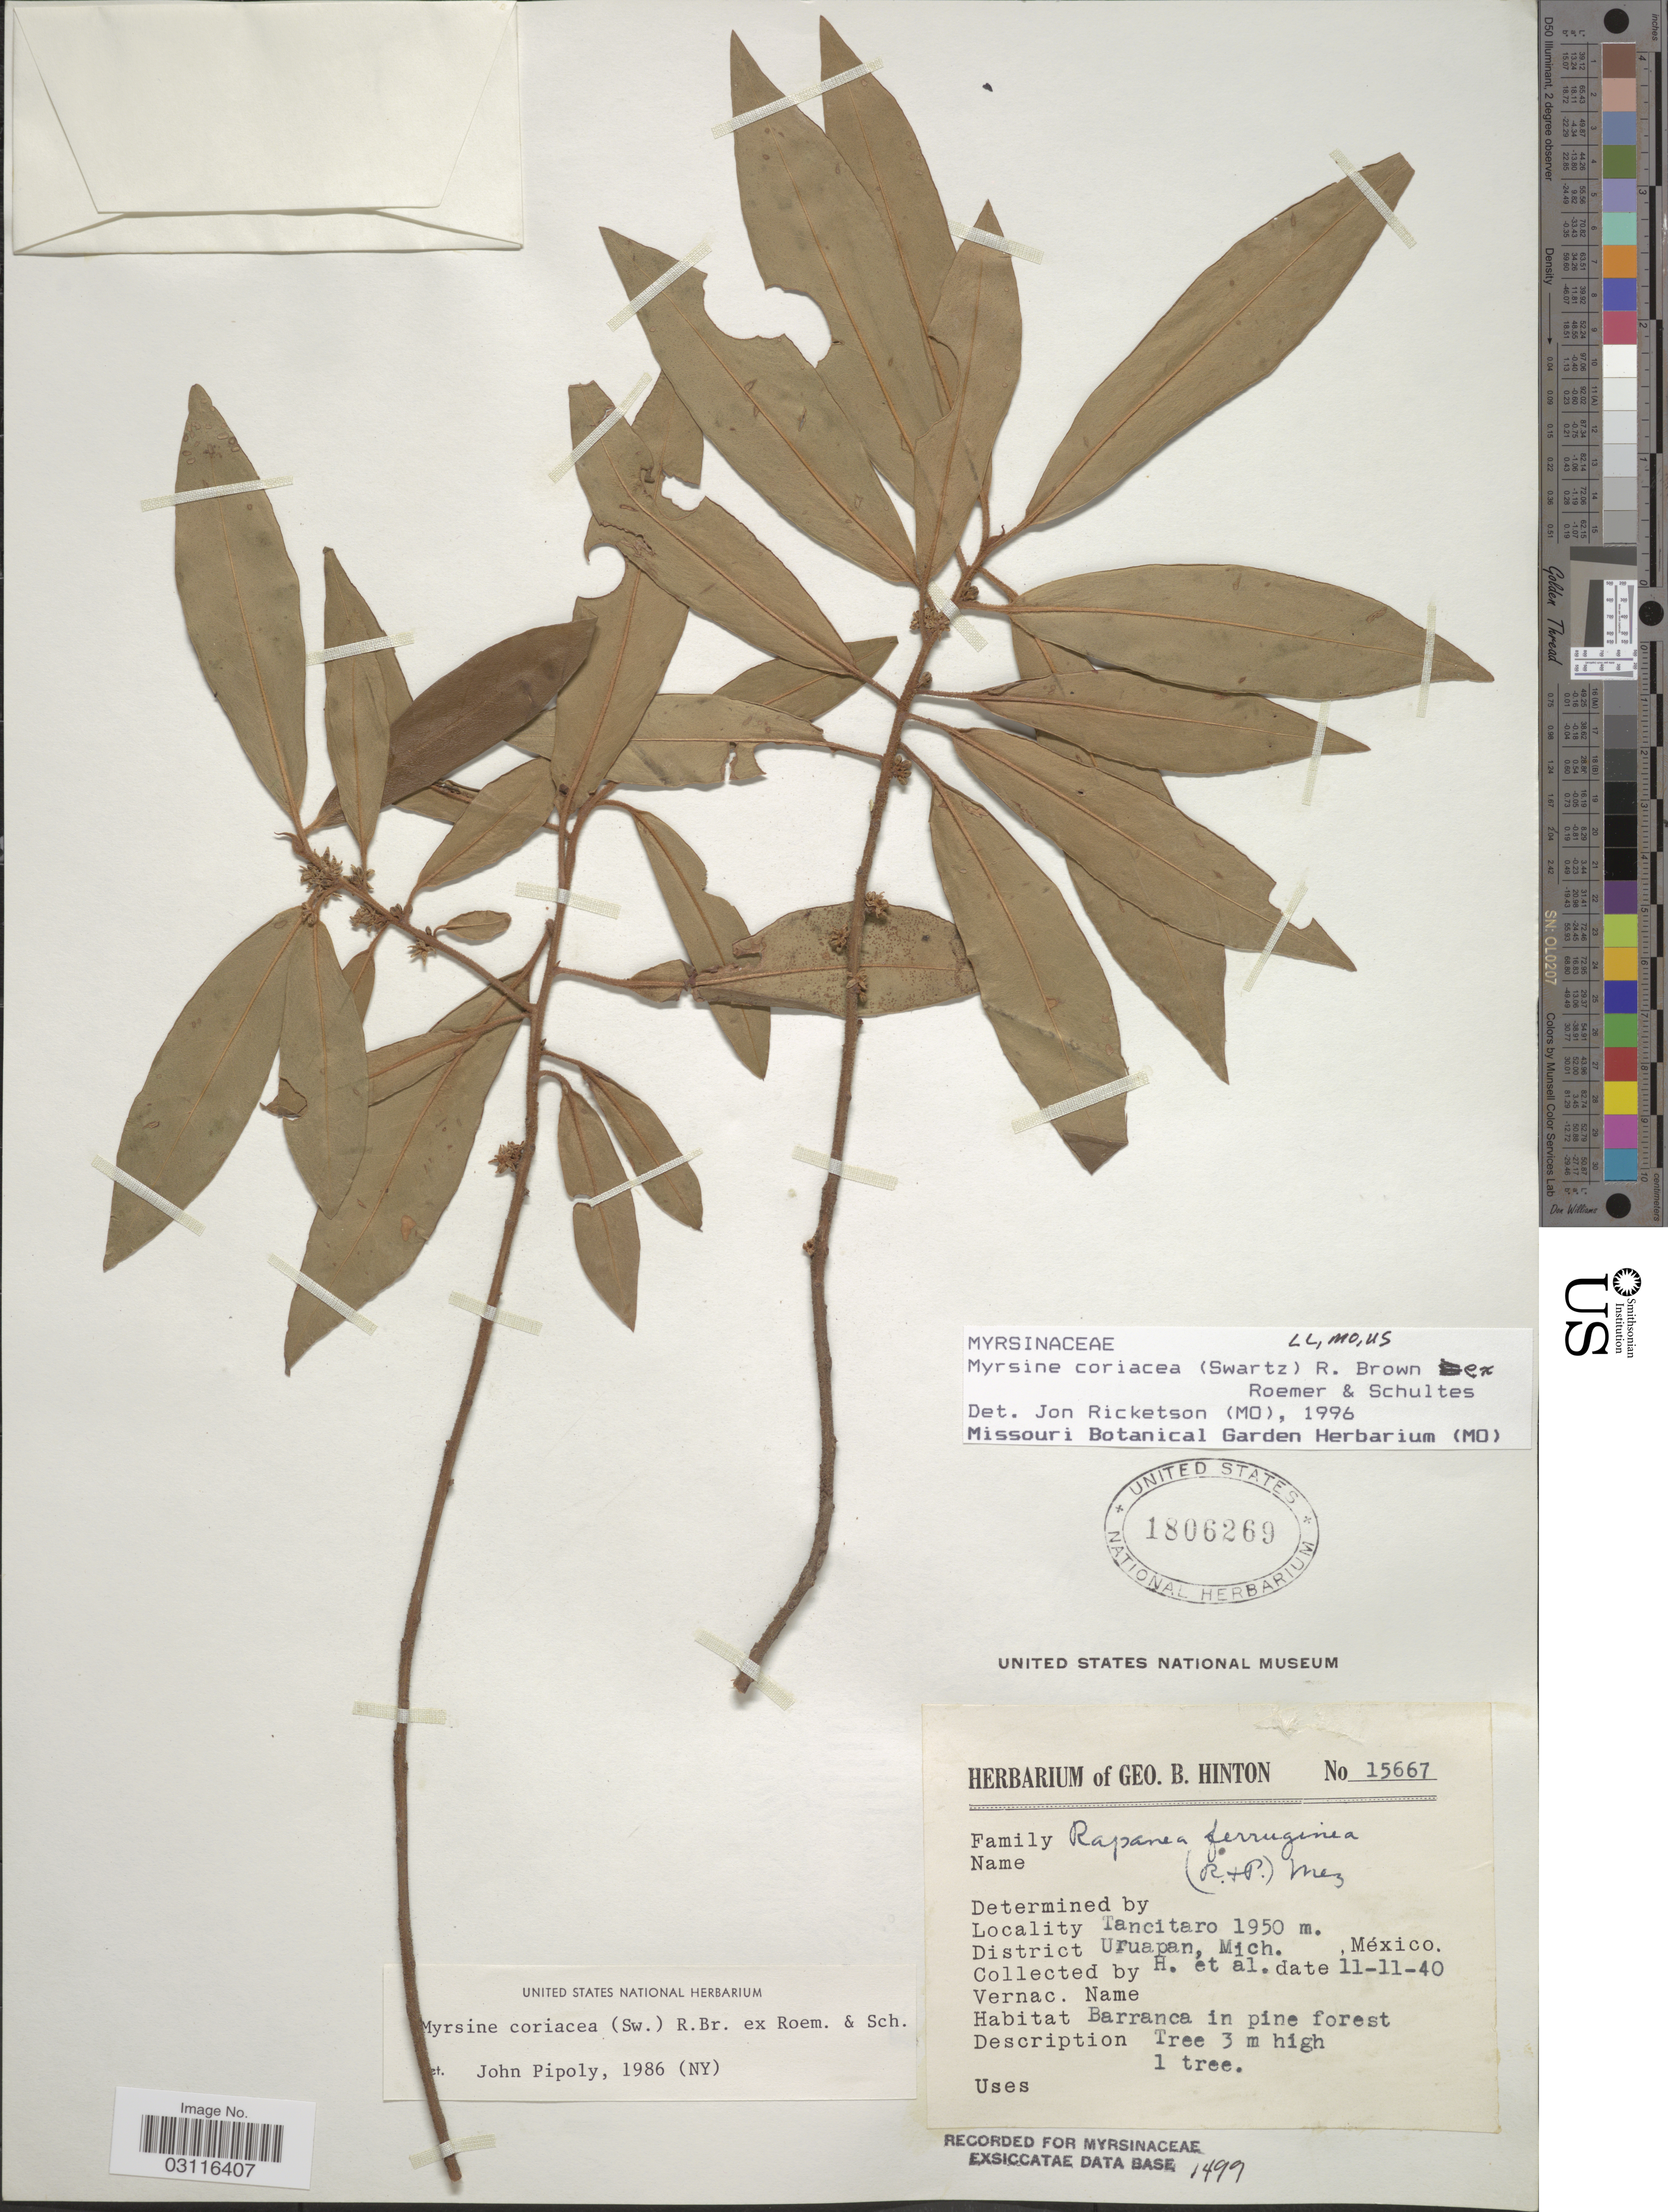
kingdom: Plantae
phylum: Tracheophyta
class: Magnoliopsida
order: Ericales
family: Primulaceae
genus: Myrsine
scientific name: Myrsine coriacea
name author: (Sw.) R. Br. ex Roem. & Schult.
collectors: G. B. Hinton & et al.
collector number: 15667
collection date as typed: Transcribed d/m/y: 11/11/40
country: Mexico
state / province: Michoacán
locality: Tancitaro. District Uruapan, Mich.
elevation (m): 1950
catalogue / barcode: US 1806269